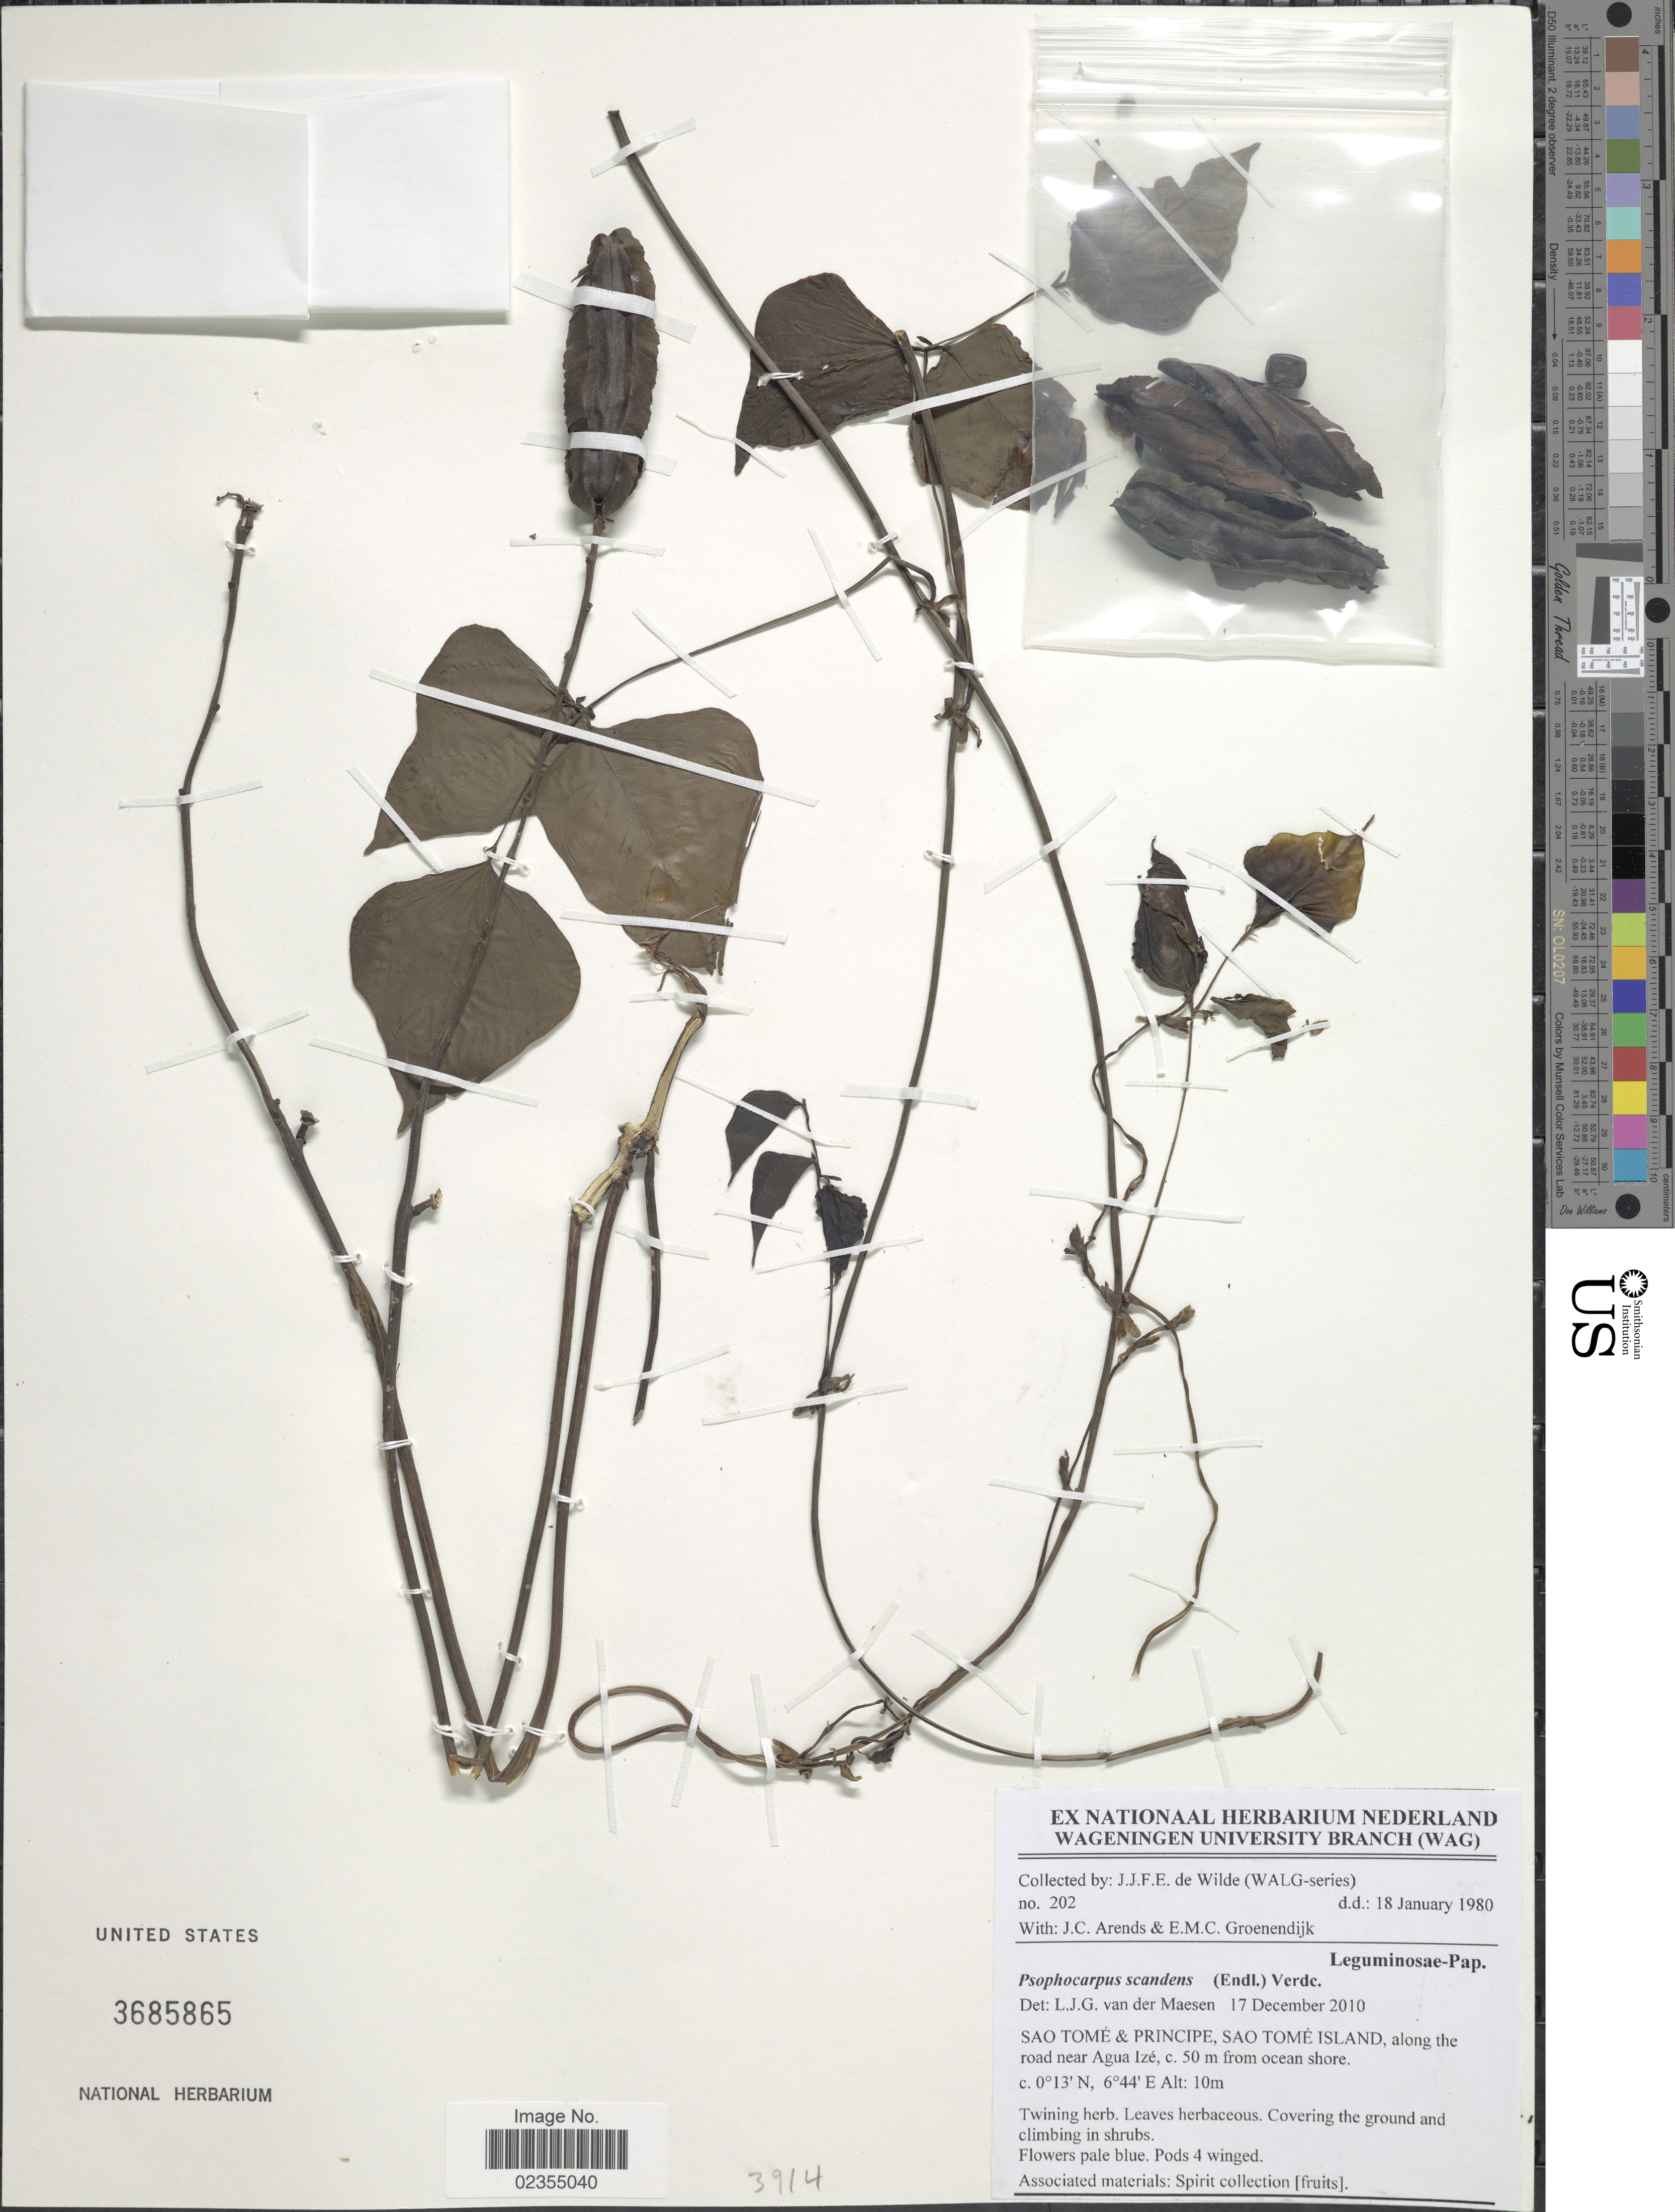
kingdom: Plantae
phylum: Tracheophyta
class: Magnoliopsida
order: Fabales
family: Fabaceae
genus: Psophocarpus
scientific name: Psophocarpus scandens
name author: (Endl.) Verdc.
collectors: J.J. de Wilde, J. Arends & E. Groenendijk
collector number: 202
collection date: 1980-01-18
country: São Tomé and Principe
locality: Sao Tomé Island, along the road near Agua Izé, c. 50 m from ocean shore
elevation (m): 10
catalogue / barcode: US 3685865